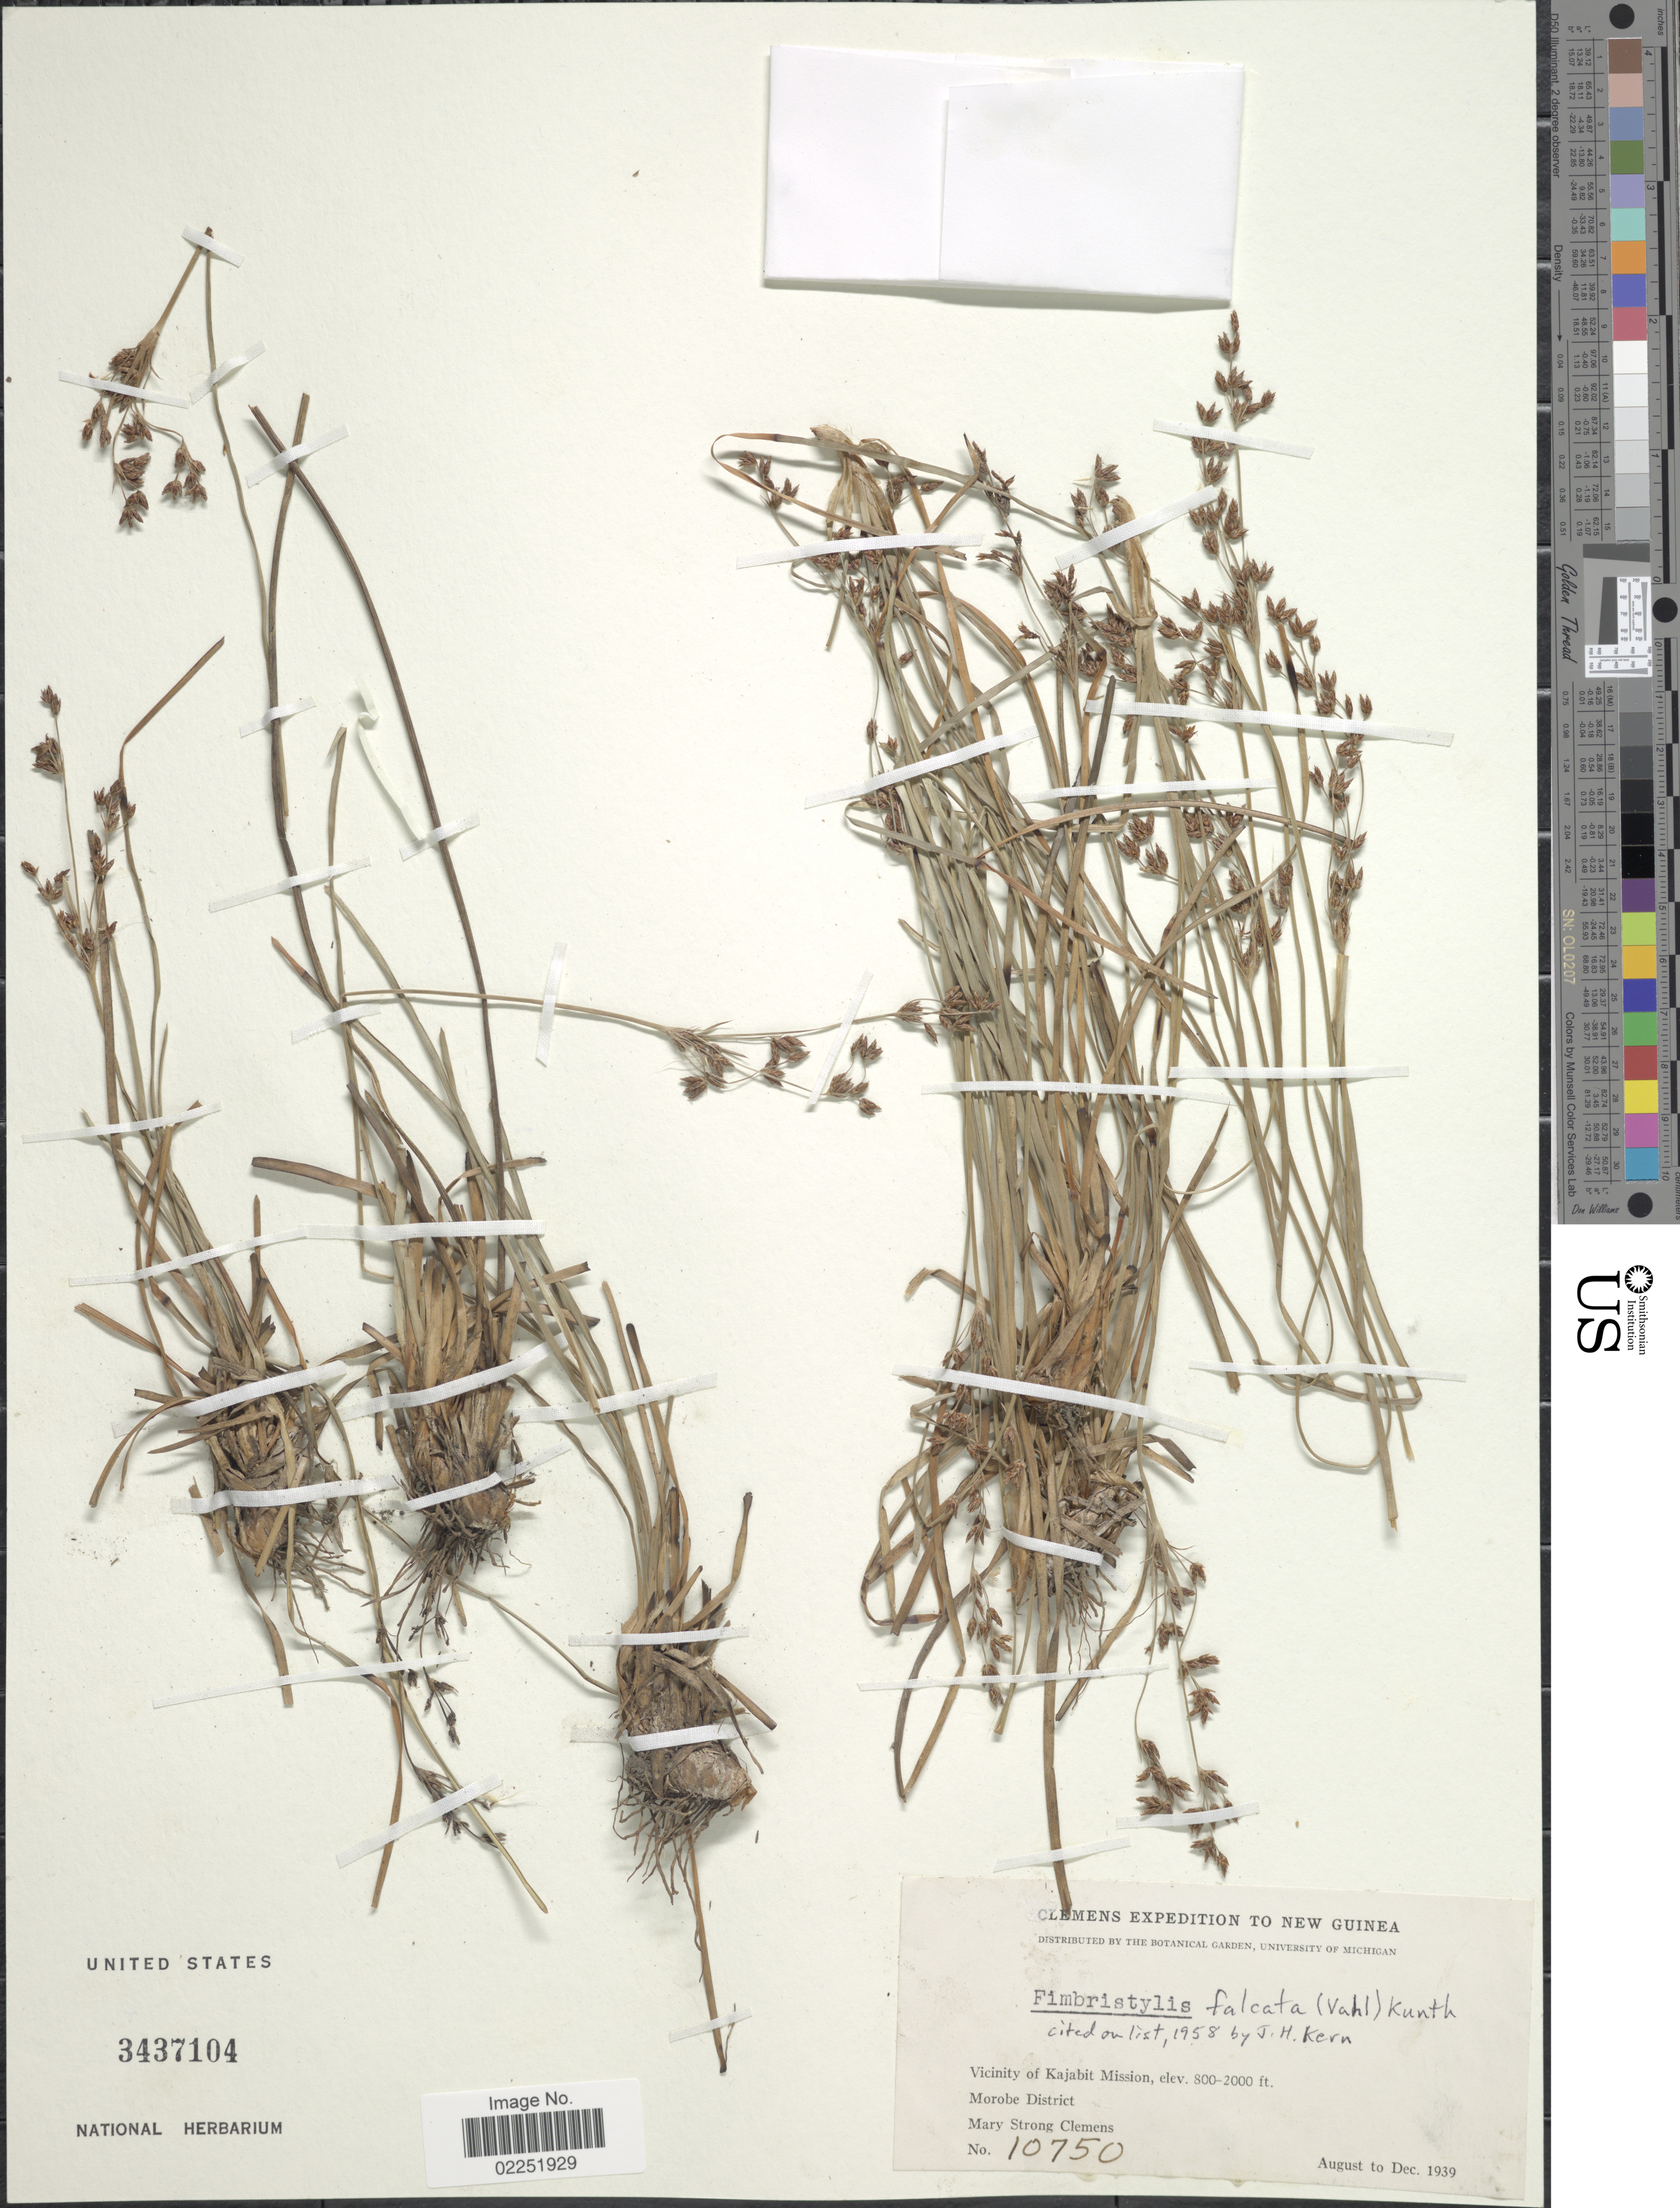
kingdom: Plantae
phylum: Tracheophyta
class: Liliopsida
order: Poales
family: Cyperaceae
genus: Fimbristylis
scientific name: Fimbristylis falcata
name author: (Vahl) Kunth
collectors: M. S. Clemens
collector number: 10750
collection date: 1939-08/1939-12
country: Papua New Guinea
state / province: Morobe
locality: New Guinea, Vicinity of Kajabit Mission, Morobe District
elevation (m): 244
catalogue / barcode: US 3437104